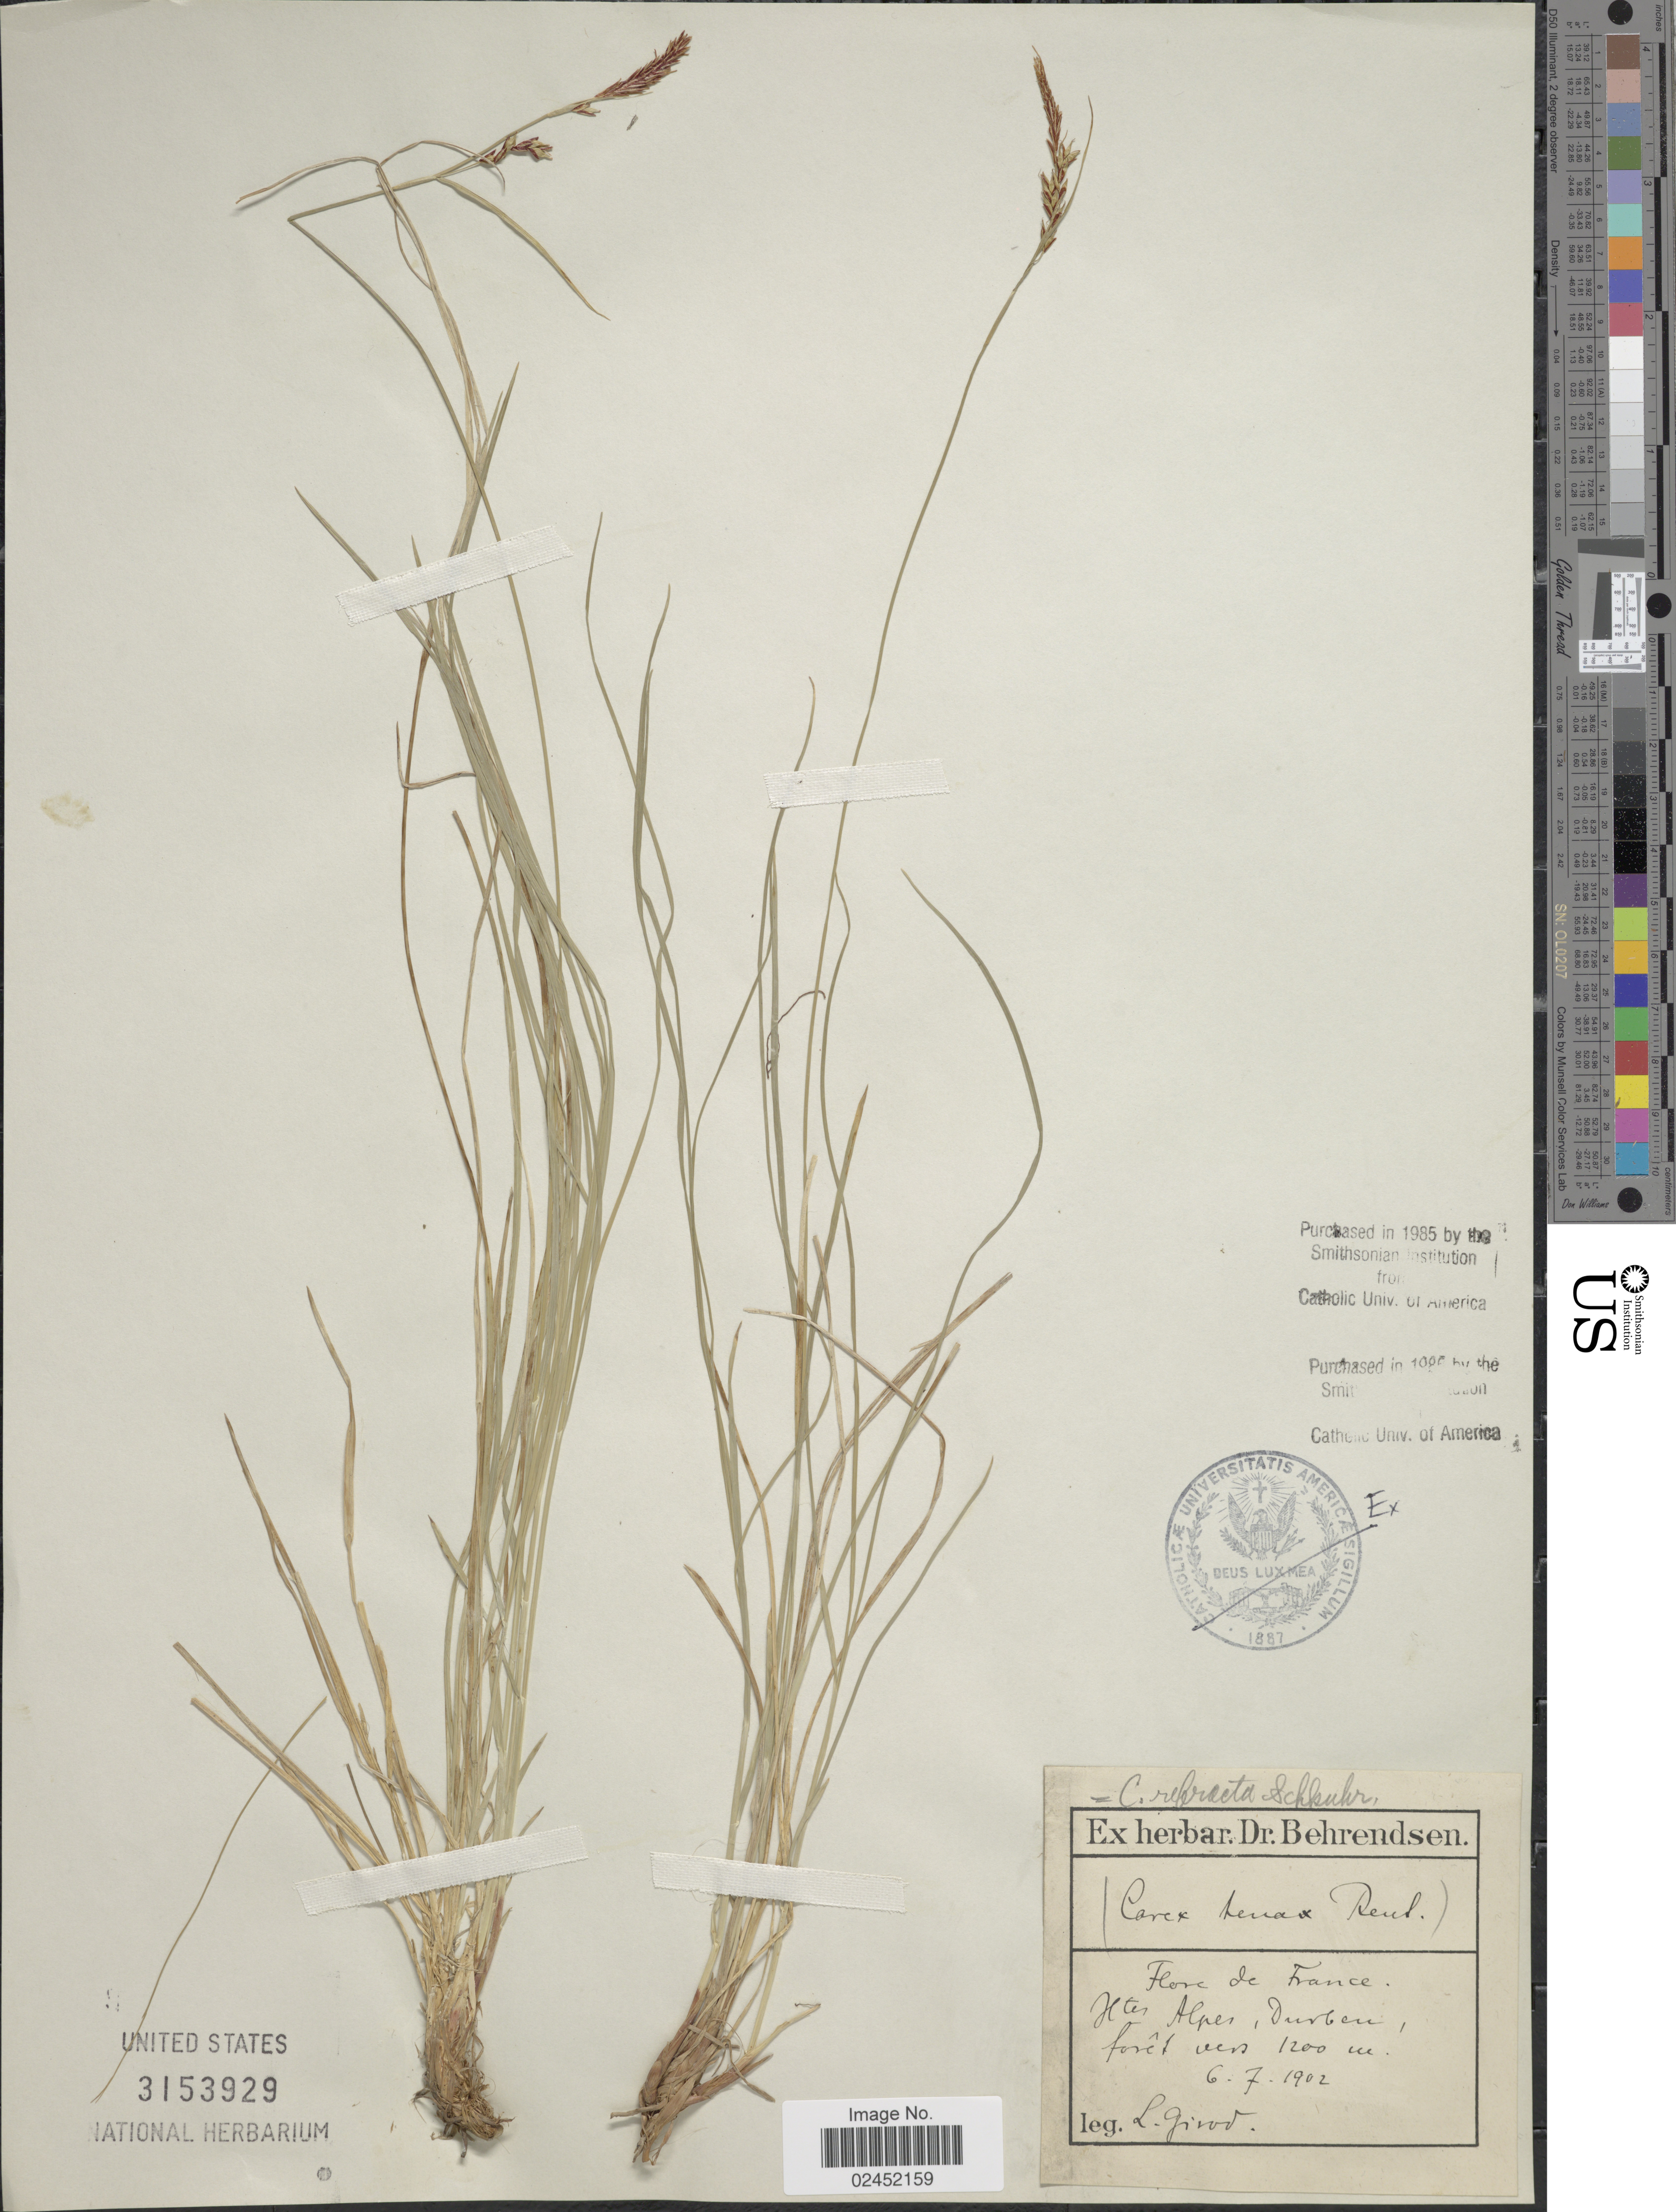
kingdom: Plantae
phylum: Tracheophyta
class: Liliopsida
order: Poales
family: Cyperaceae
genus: Carex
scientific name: Carex austroalpina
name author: Bech.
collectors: L. Girod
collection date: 1902-07-06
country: France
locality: France, Htes Alpes, Durben, foret.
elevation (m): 1200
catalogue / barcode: US 3153929